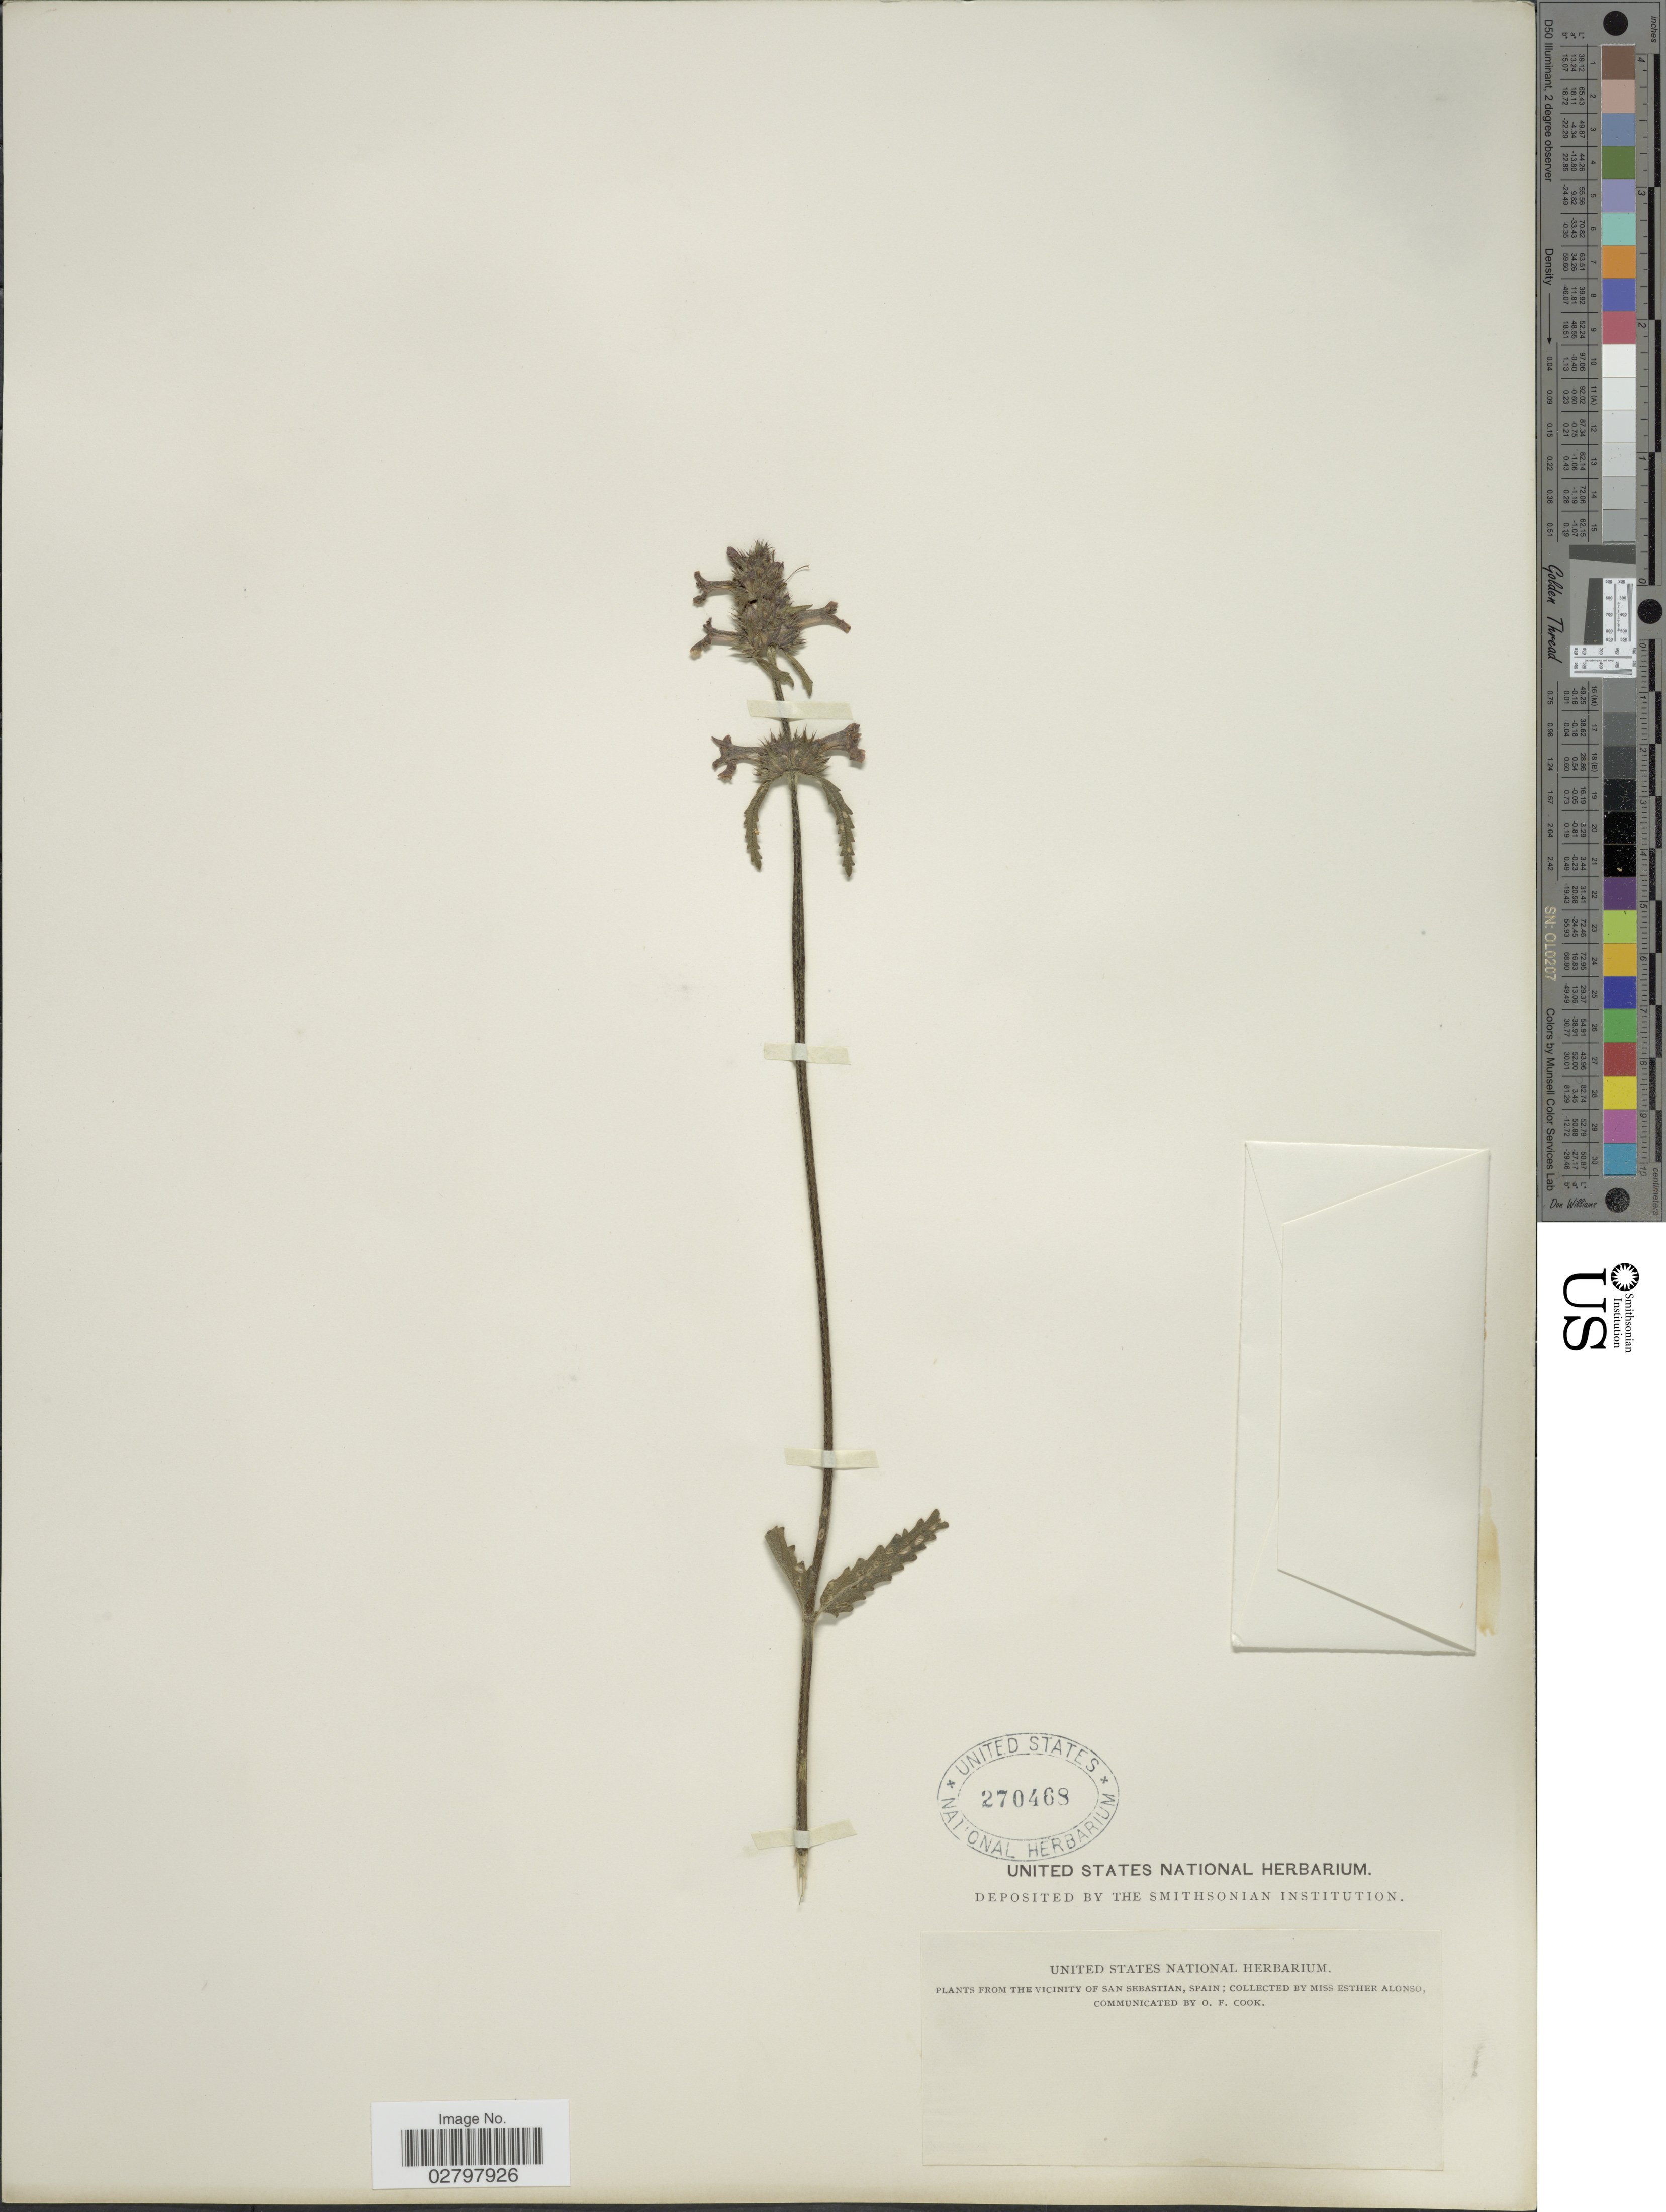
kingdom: Plantae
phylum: Tracheophyta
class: Magnoliopsida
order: Lamiales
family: Lamiaceae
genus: Stachys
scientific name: Stachys officinalis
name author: (L.) Trevis.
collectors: E. Alonso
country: Spain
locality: Vicinity of San Sebastian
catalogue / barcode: US 270468